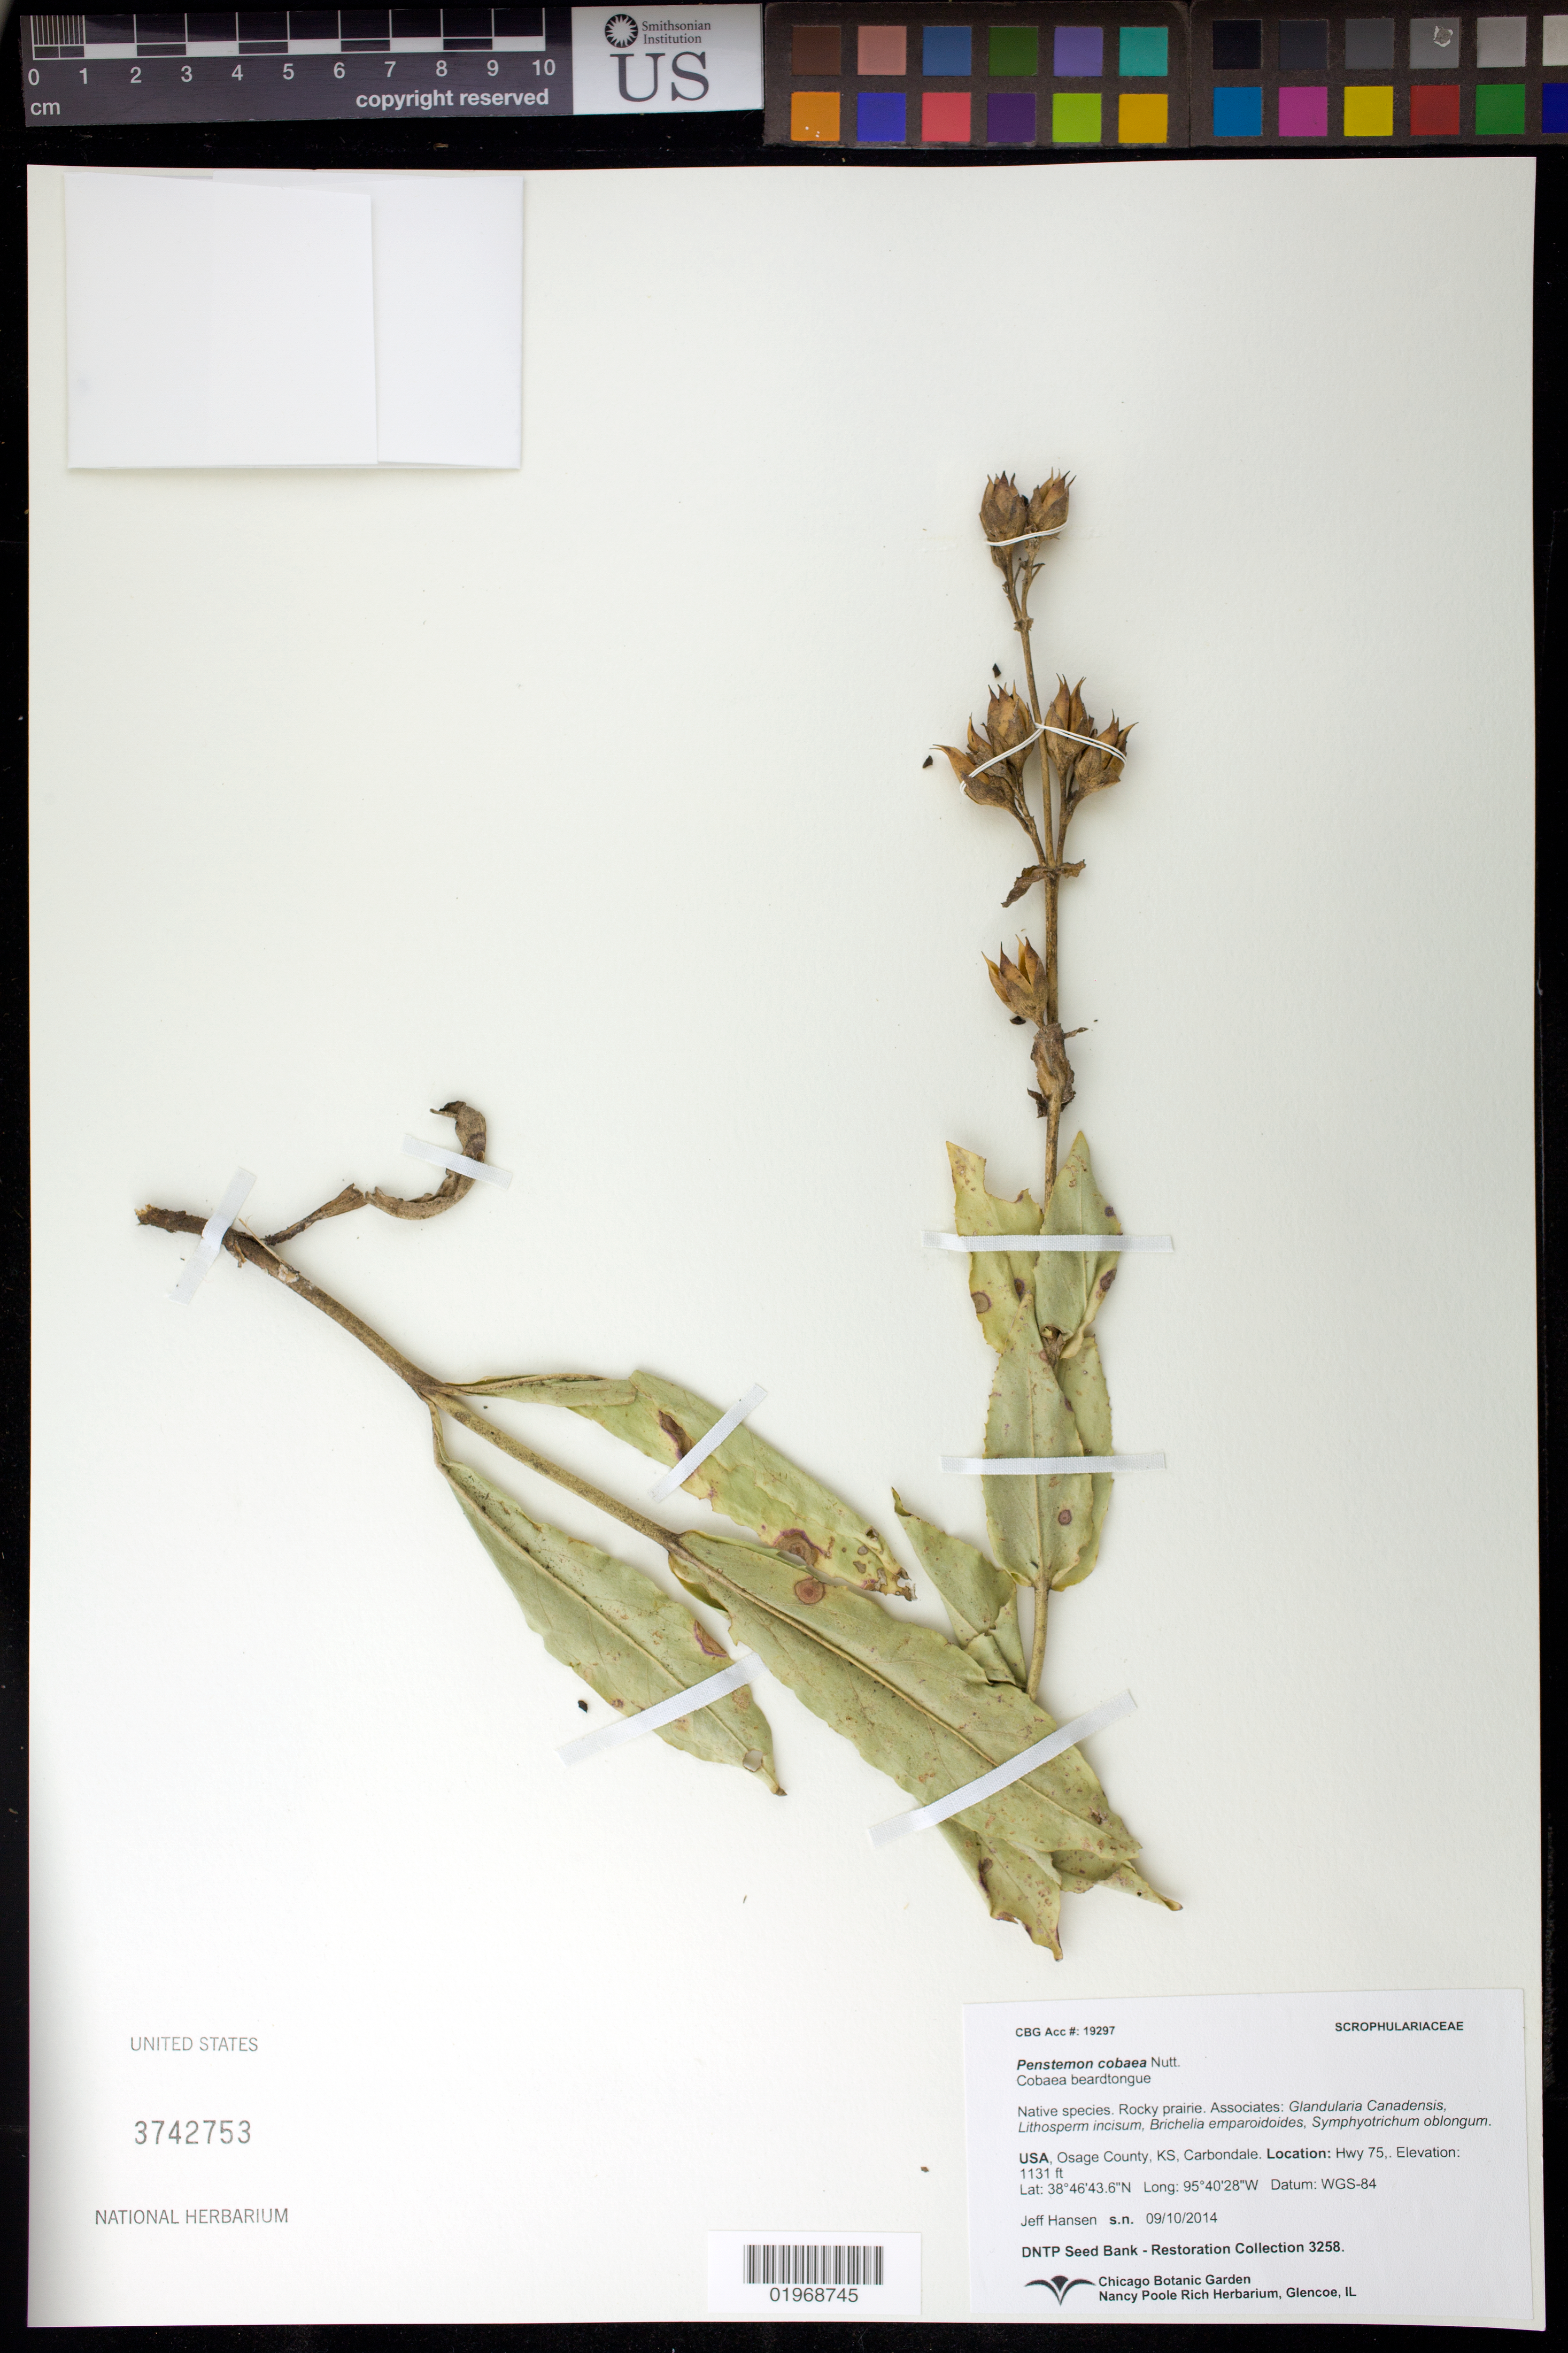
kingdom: Plantae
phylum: Tracheophyta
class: Magnoliopsida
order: Lamiales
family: Plantaginaceae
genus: Penstemon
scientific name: Penstemon cobaea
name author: (Nutt.)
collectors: J. Hansen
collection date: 2014-09-10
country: United States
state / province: Kansas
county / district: Osage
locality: Carbondale, Hwy 75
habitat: Rocky prairie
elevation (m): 345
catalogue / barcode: US 3742753